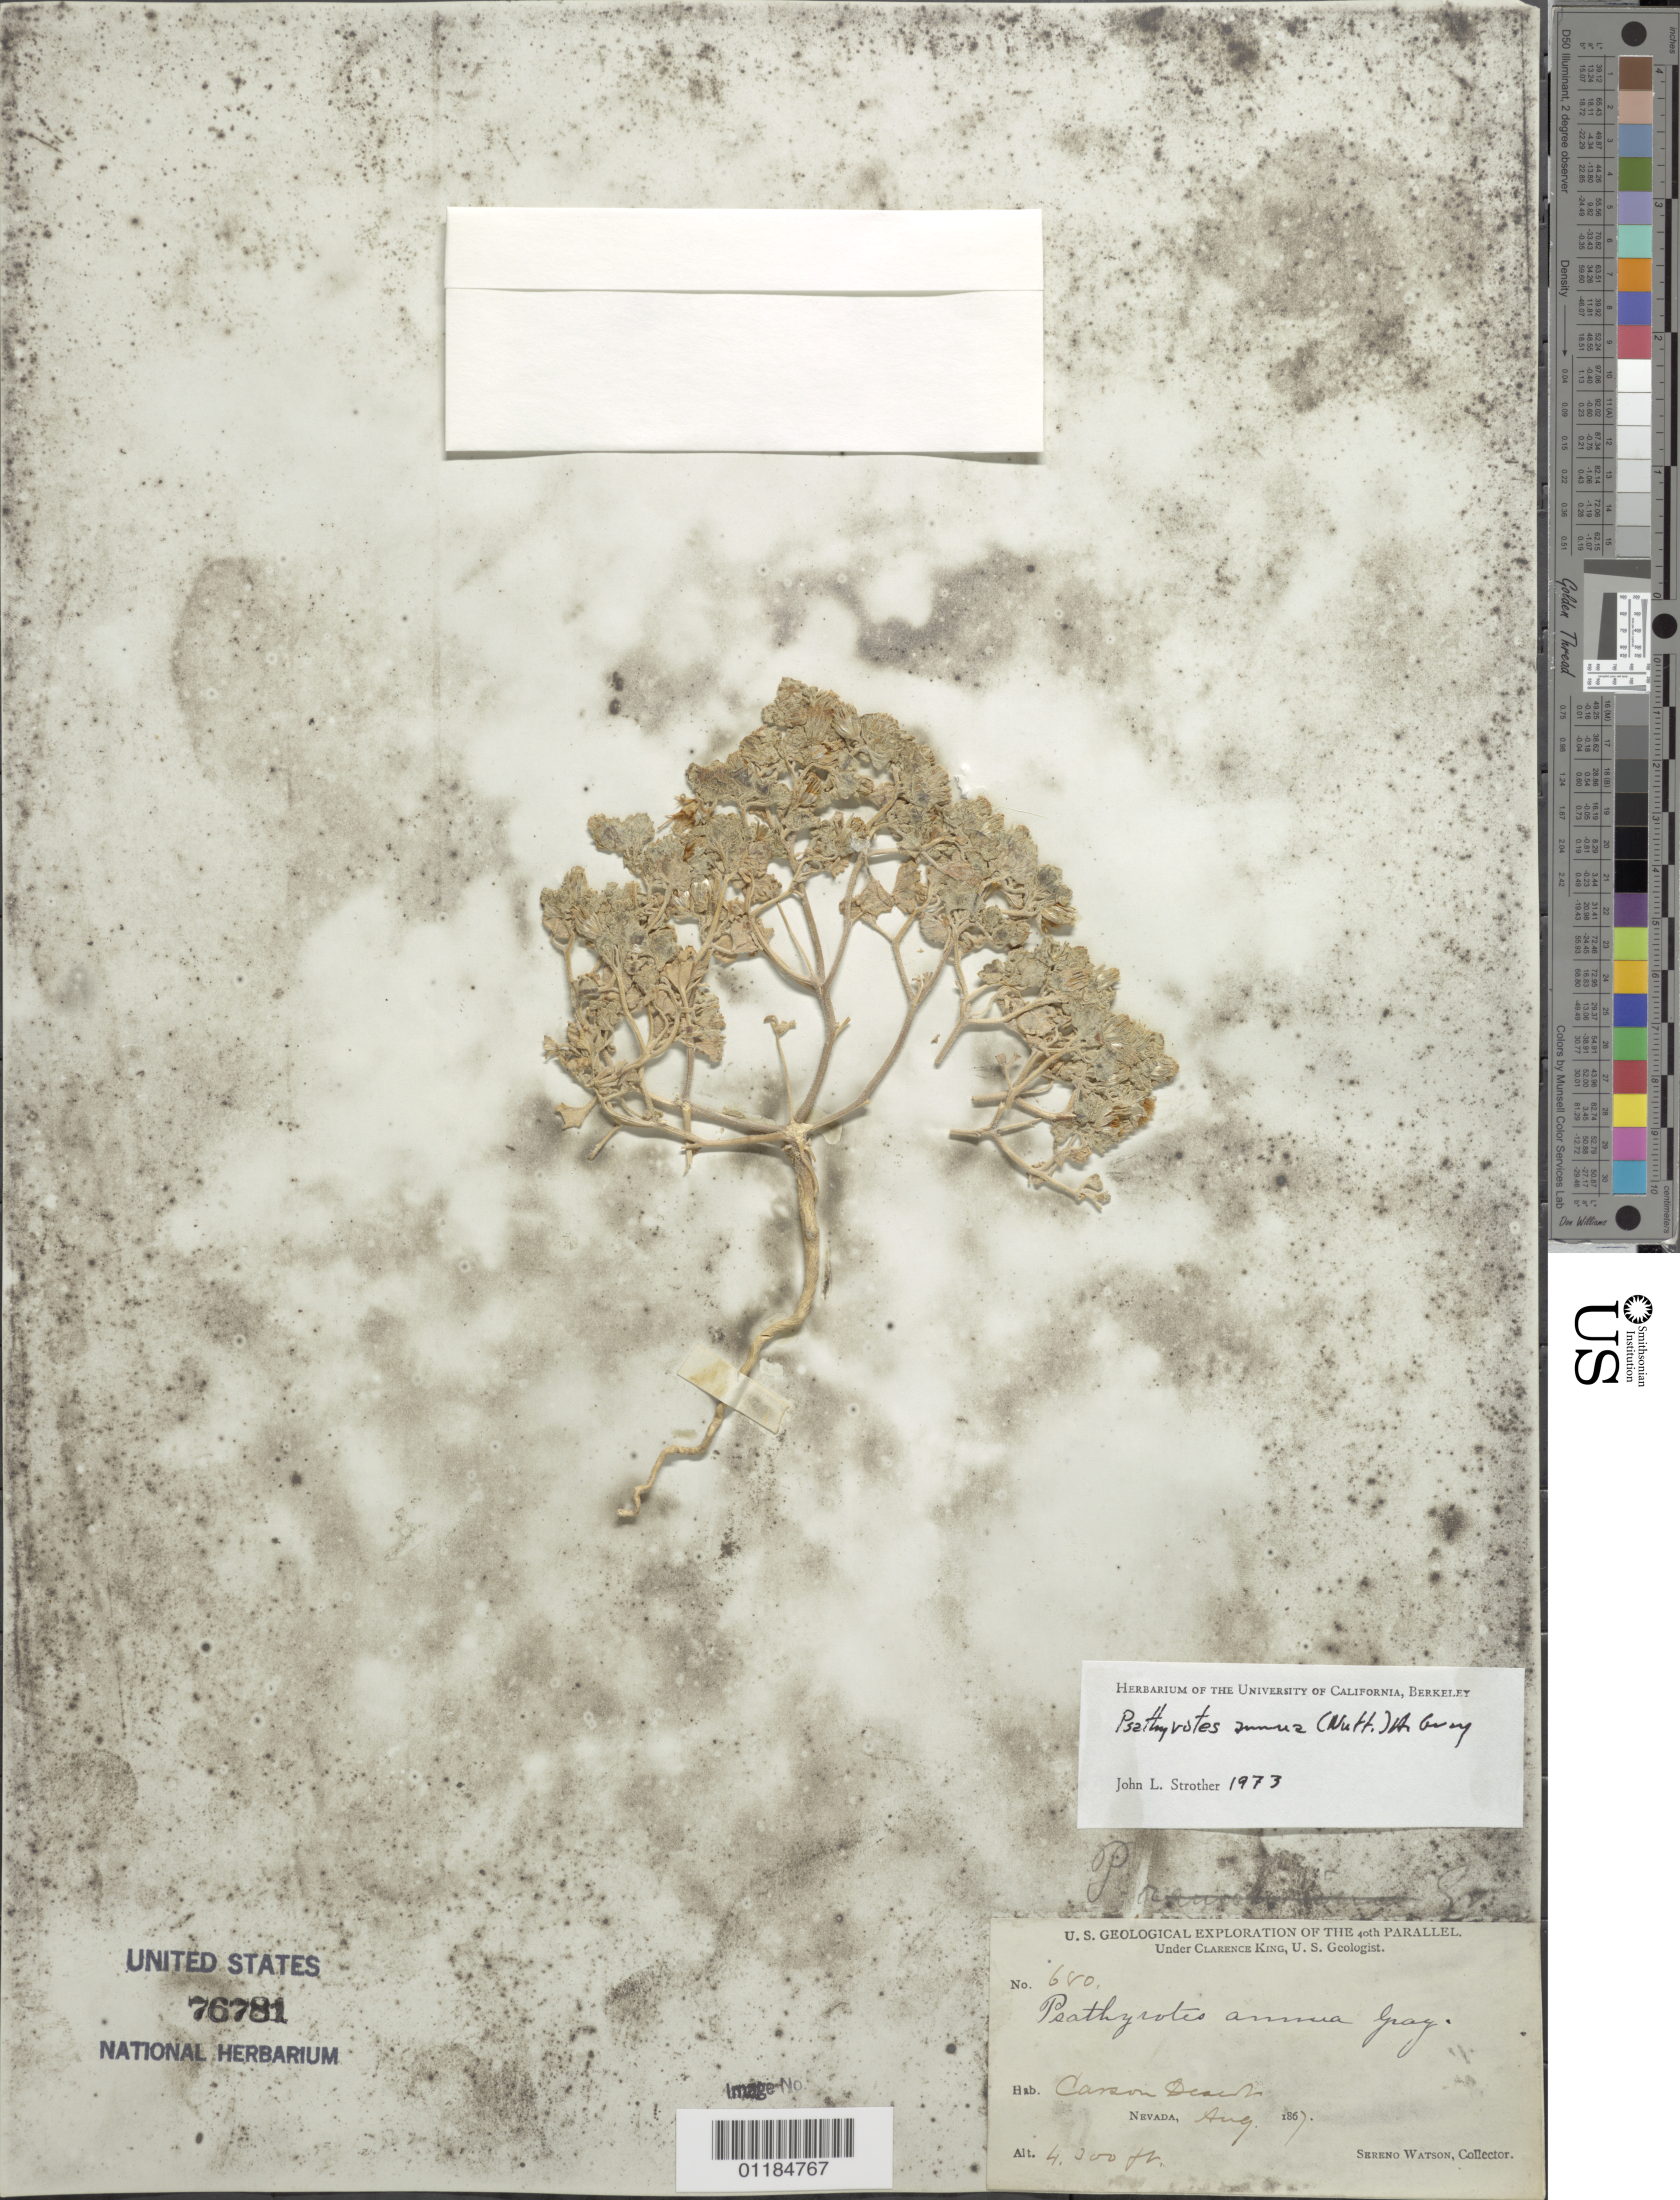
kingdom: Plantae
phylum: Tracheophyta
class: Magnoliopsida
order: Asterales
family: Asteraceae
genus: Psathyrotes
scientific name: Psathyrotes annua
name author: (Nutt.) A. Gray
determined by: Strother, J. L., (UC), University of California Berkeley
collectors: S. Watson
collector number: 680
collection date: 1867-08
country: United States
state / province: Nevada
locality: Carson Desert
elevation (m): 1311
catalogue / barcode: US 76781